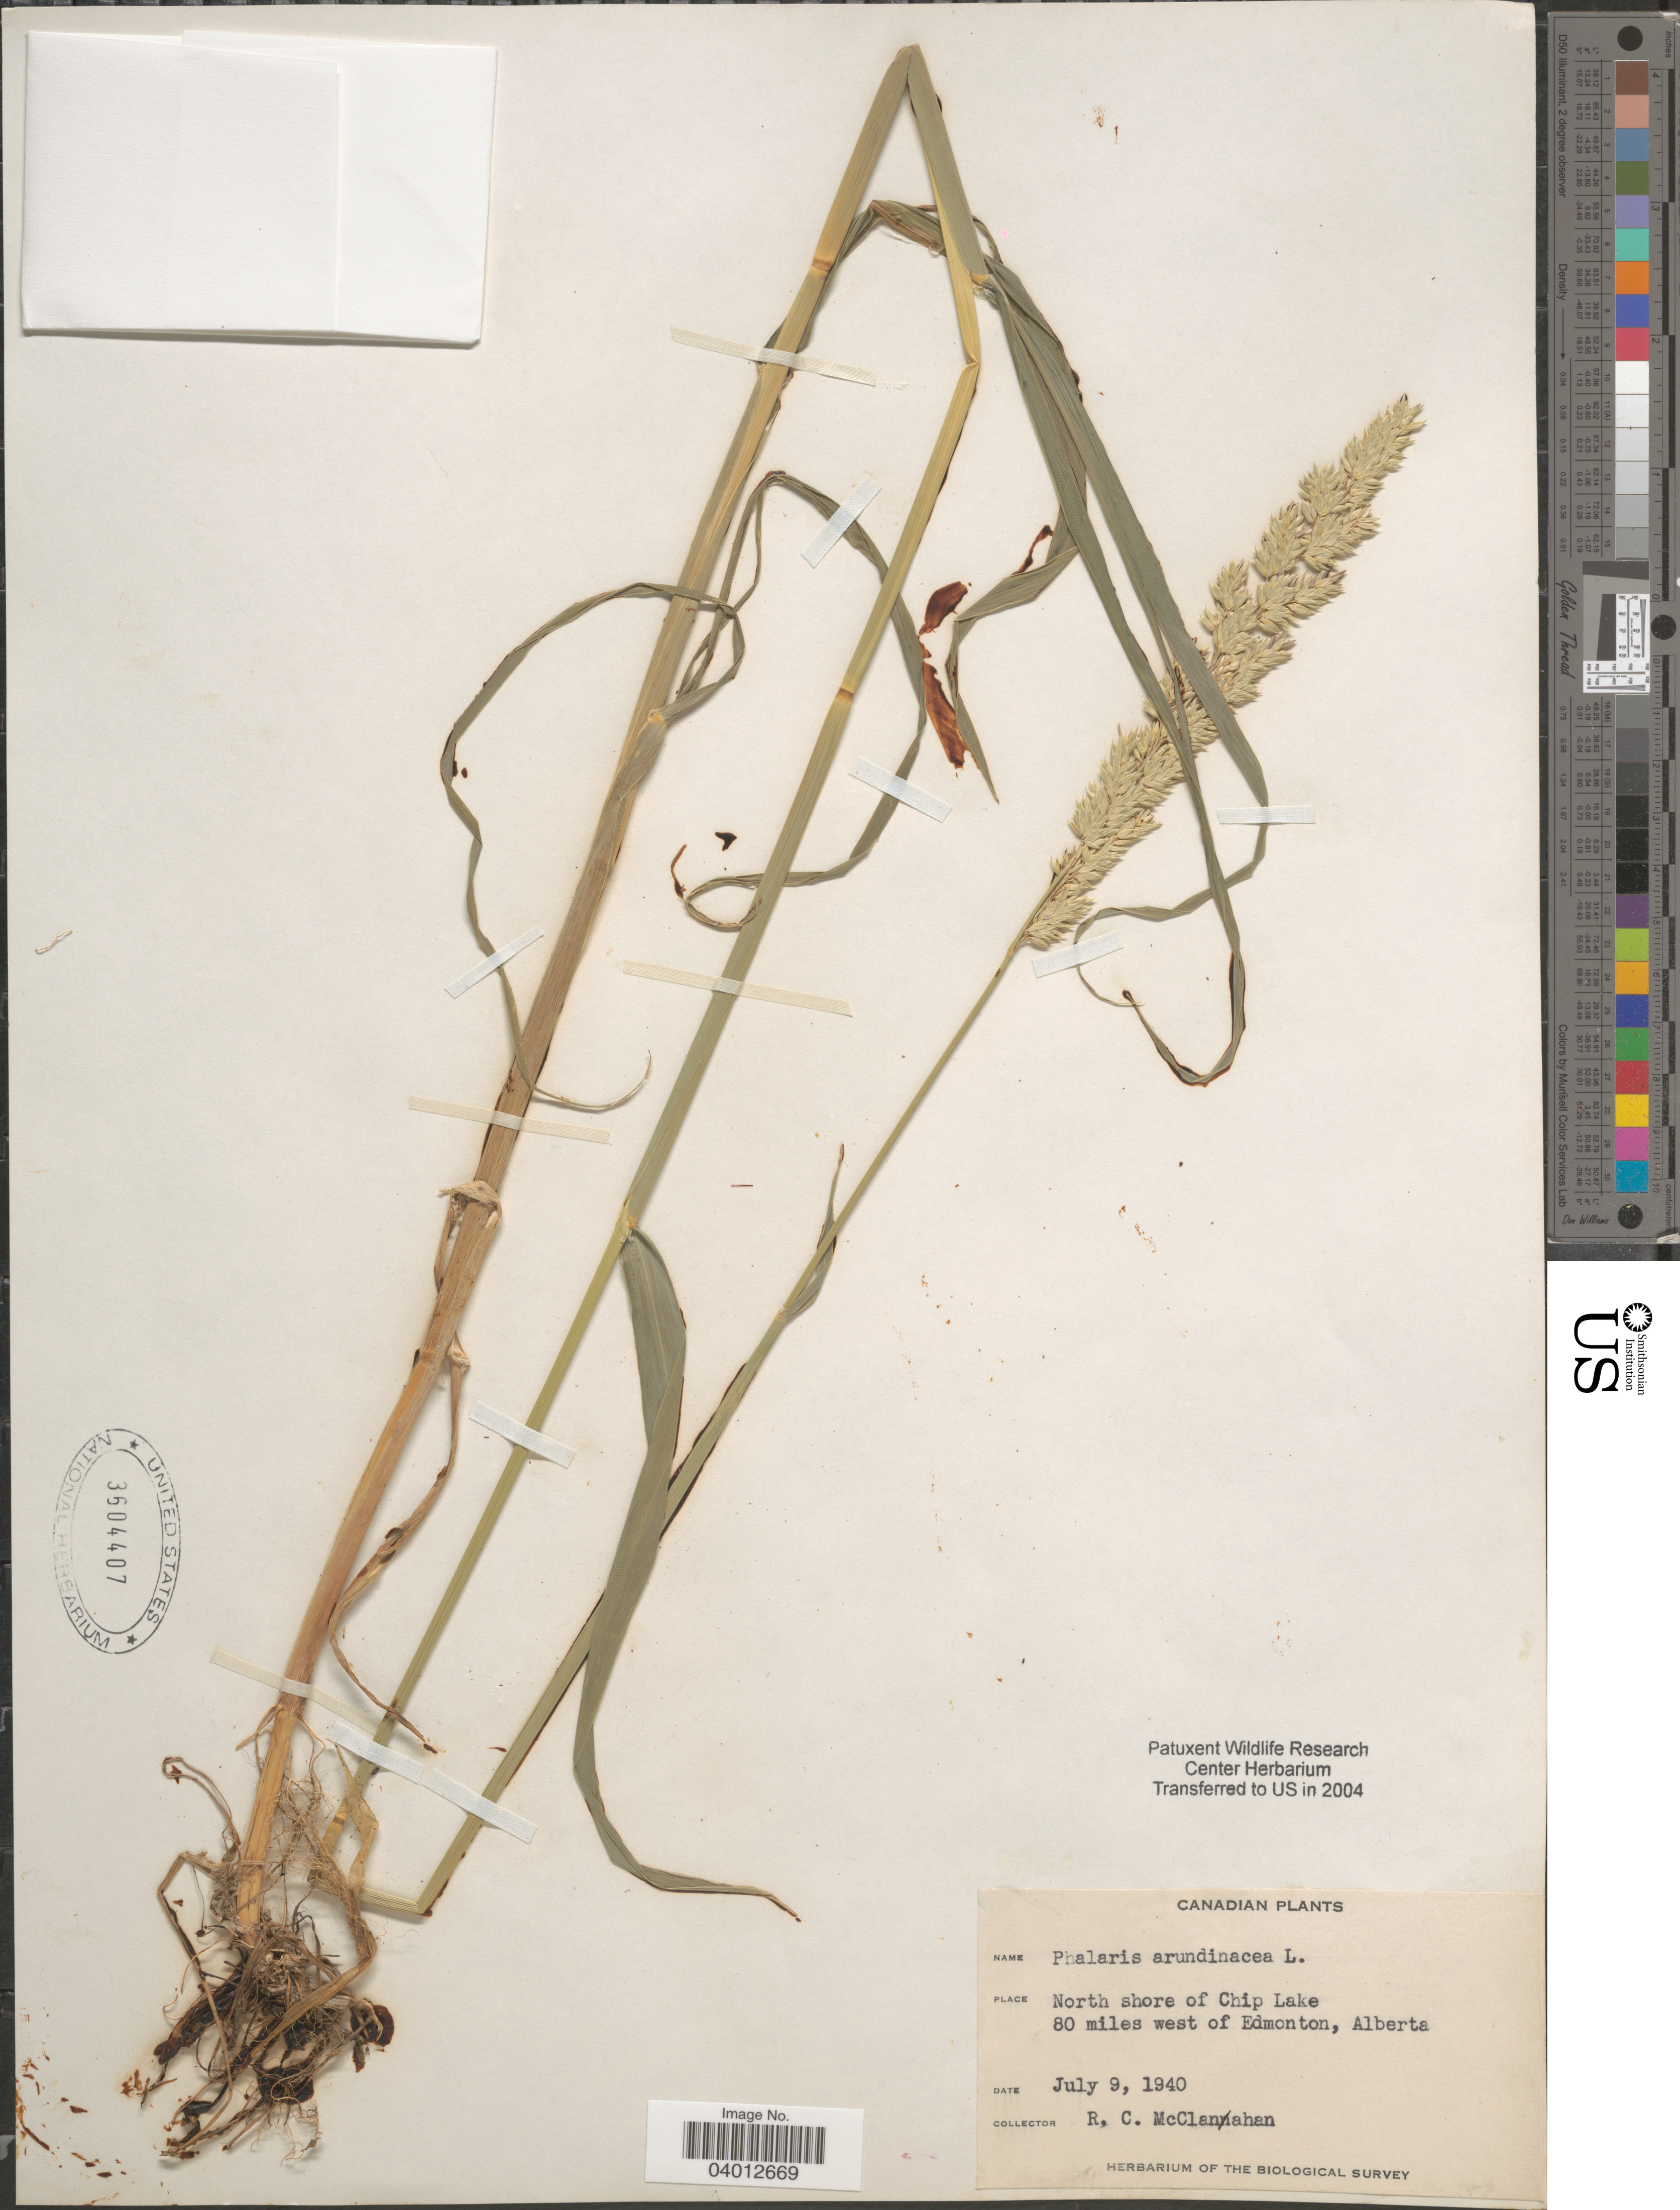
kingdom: Plantae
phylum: Tracheophyta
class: Liliopsida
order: Poales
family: Poaceae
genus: Phalaris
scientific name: Phalaris arundinacea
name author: L.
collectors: R. McClanahan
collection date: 1940-07-09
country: Canada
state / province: Alberta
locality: North shore of Chip Lake. 80 miles west of Edmonton.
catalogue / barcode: US 3604407